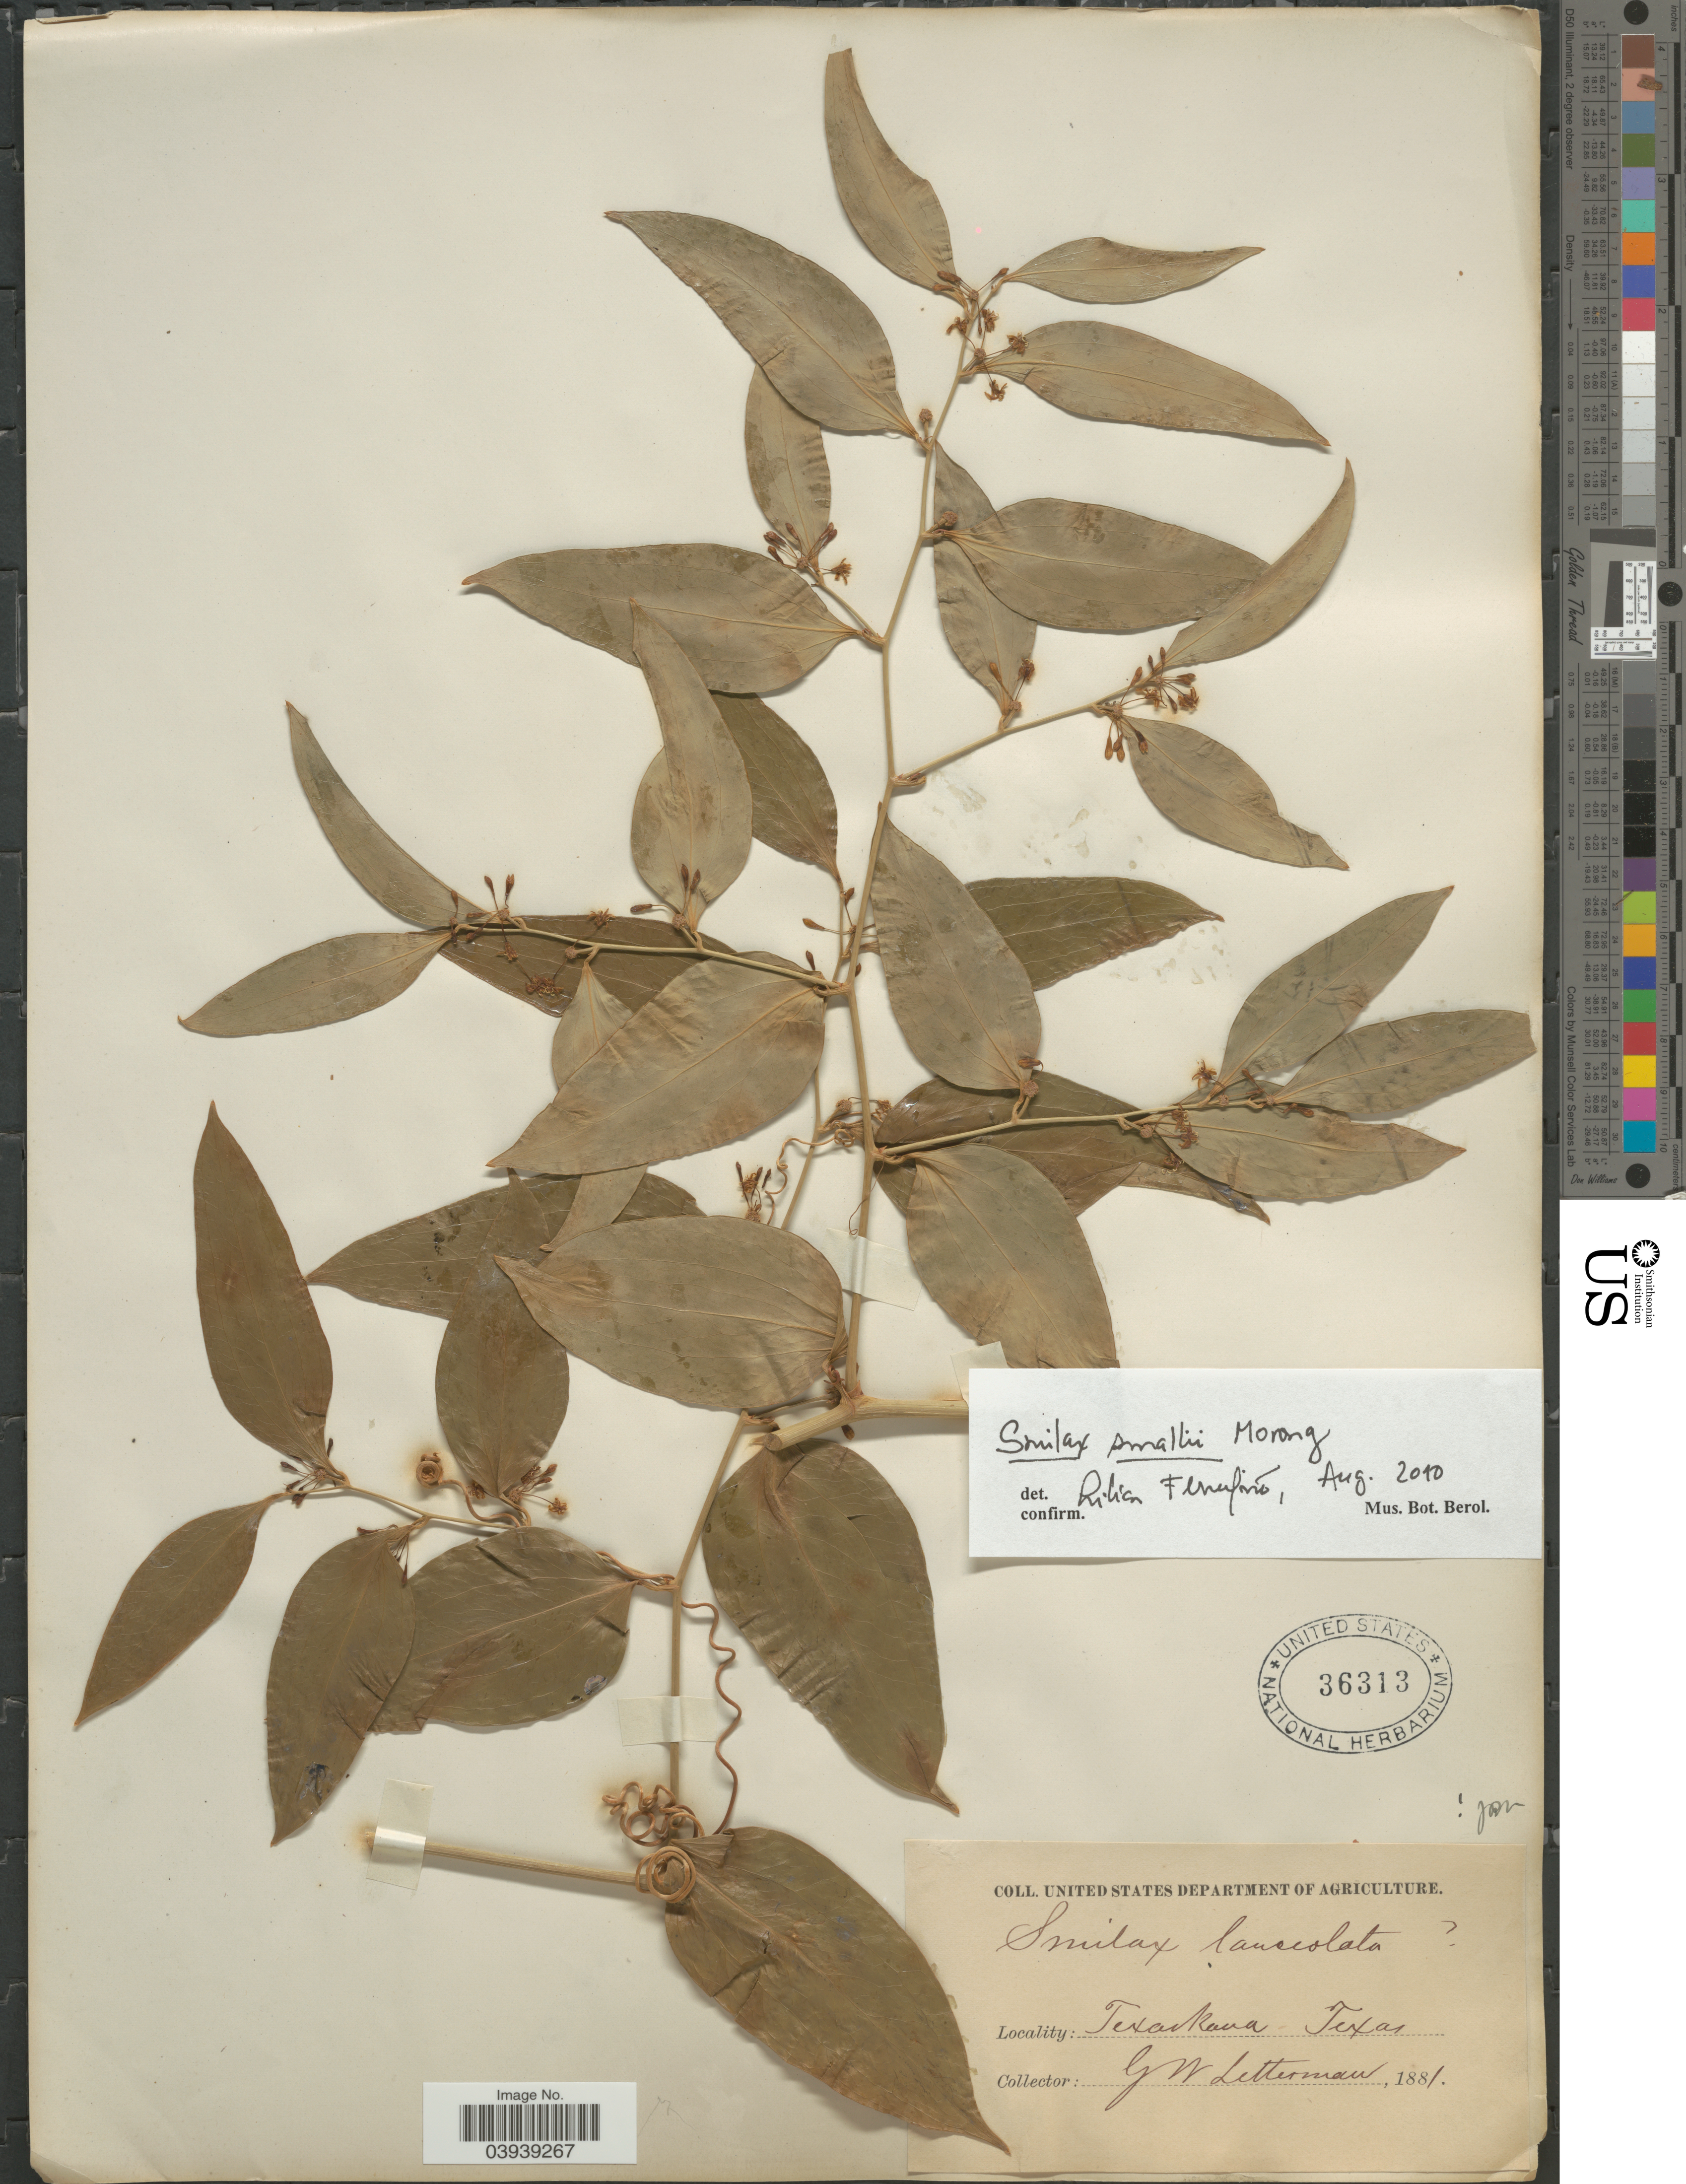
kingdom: Plantae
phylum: Tracheophyta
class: Liliopsida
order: Liliales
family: Smilacaceae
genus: Smilax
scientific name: Smilax smallii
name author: Morong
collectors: G. W. Letterman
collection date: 1881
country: United States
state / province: Texas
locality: Texarkana.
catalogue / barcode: US 36313